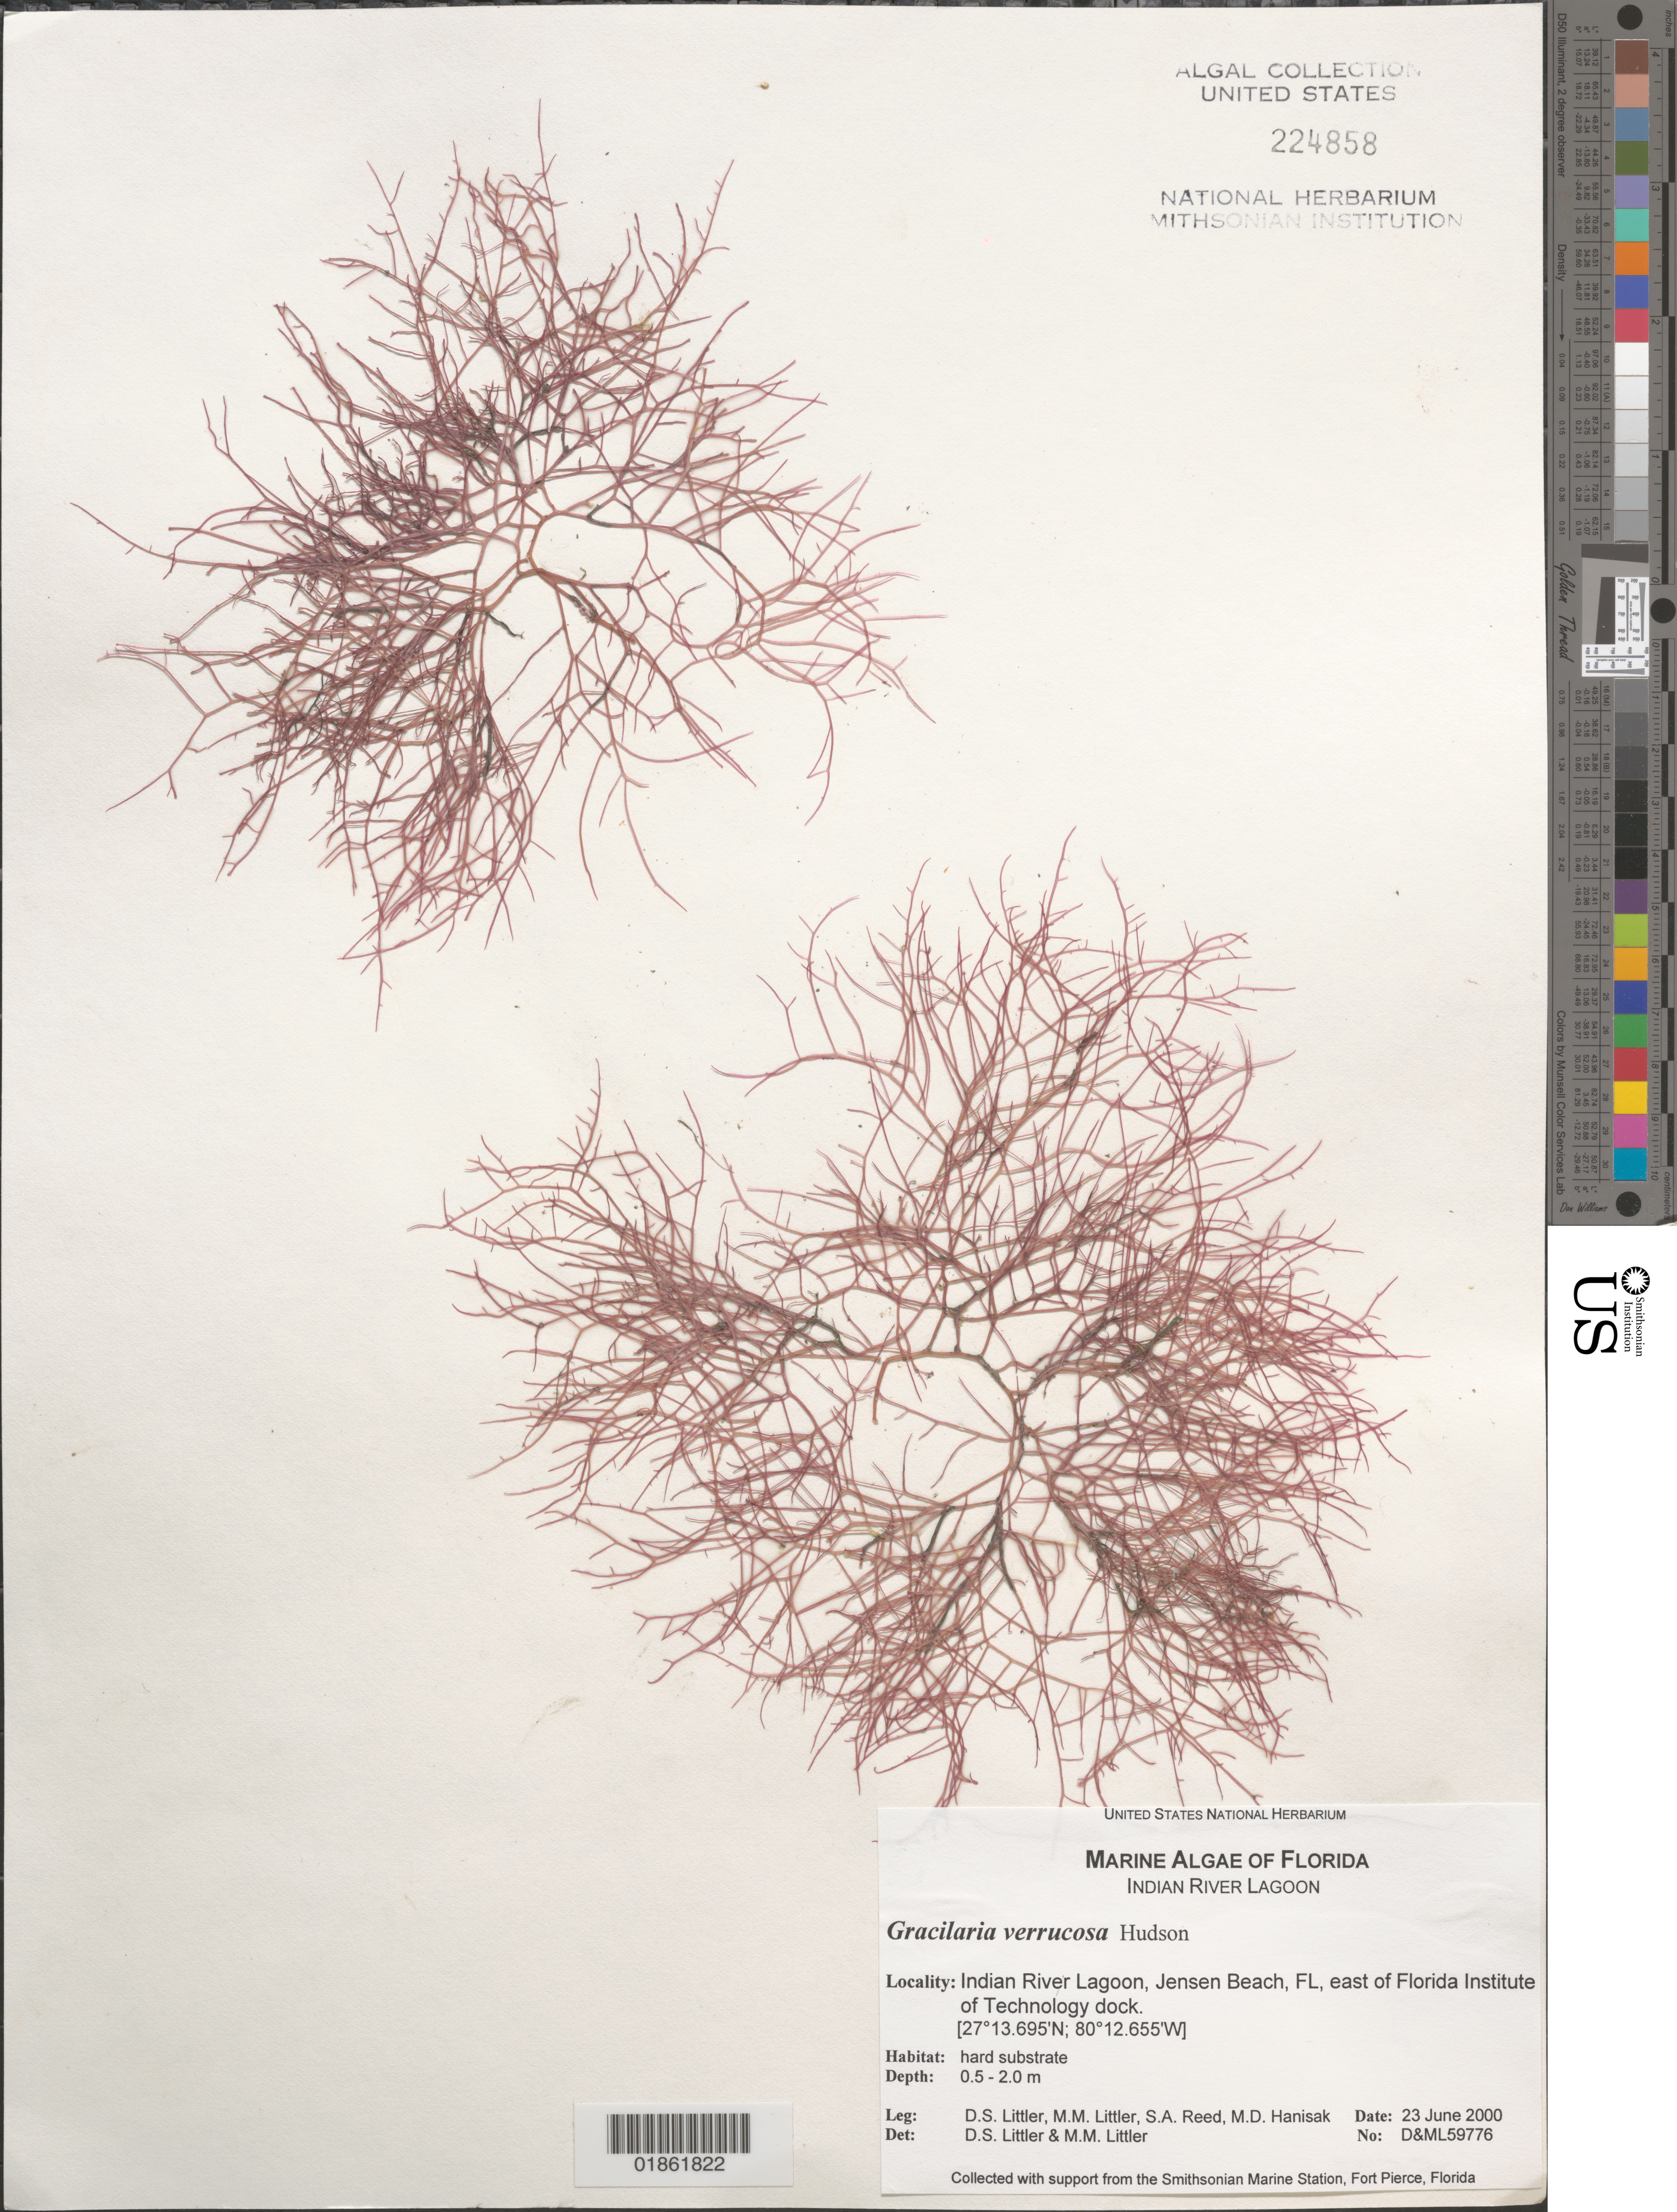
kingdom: Plantae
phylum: Rhodophyta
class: Florideophyceae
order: Gracilariales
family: Gracilariaceae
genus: Gracilariopsis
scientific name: Gracilariopsis longissima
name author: (S.G. Gmel.) Steentoft et al.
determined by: Algae name updating Project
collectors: D. S. Littler & M. M. Littler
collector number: D&ML 59776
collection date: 2000-06-23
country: United States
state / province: Florida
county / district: Saint Lucie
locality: Jensen Beach. S of city. Florida Institute of Technology, dock remains. Indian River Lagoon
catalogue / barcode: US 224858